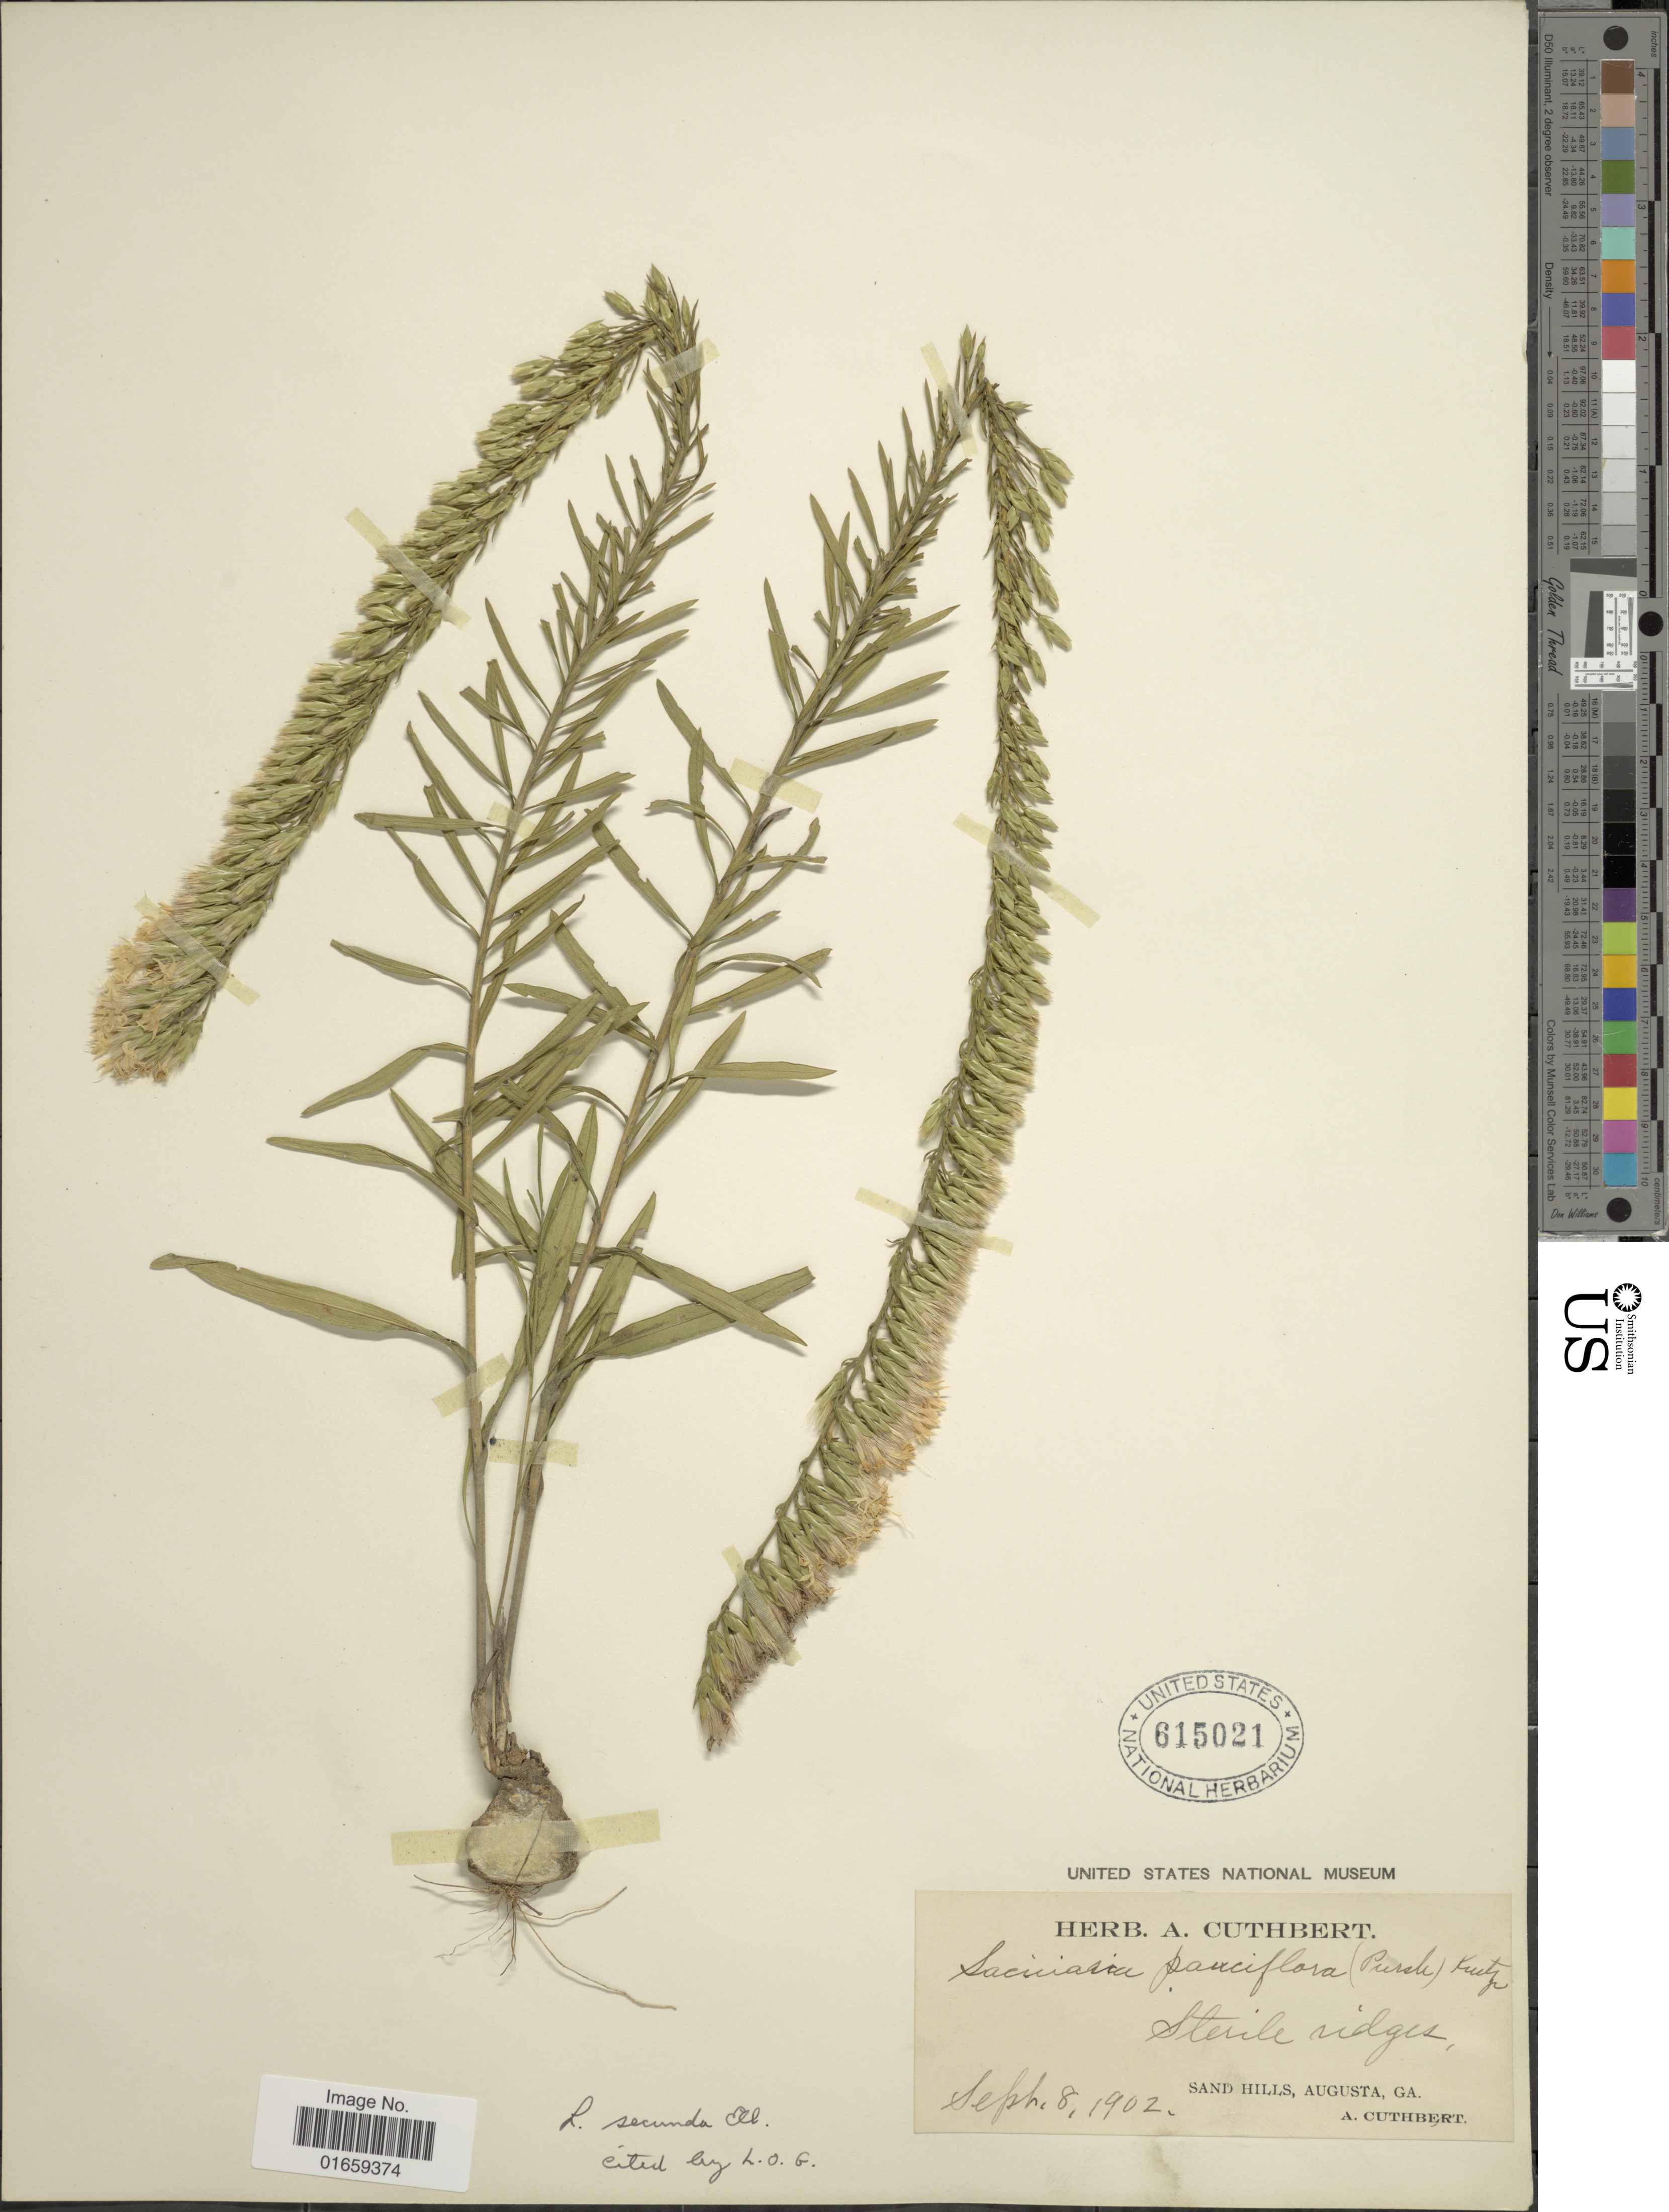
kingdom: Plantae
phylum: Tracheophyta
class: Magnoliopsida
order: Asterales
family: Asteraceae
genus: Liatris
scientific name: Liatris secunda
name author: Elliott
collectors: A. Cuthbert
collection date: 1902-09-08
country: United States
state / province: Georgia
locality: Sand Hills, Augusta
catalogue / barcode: US 615021